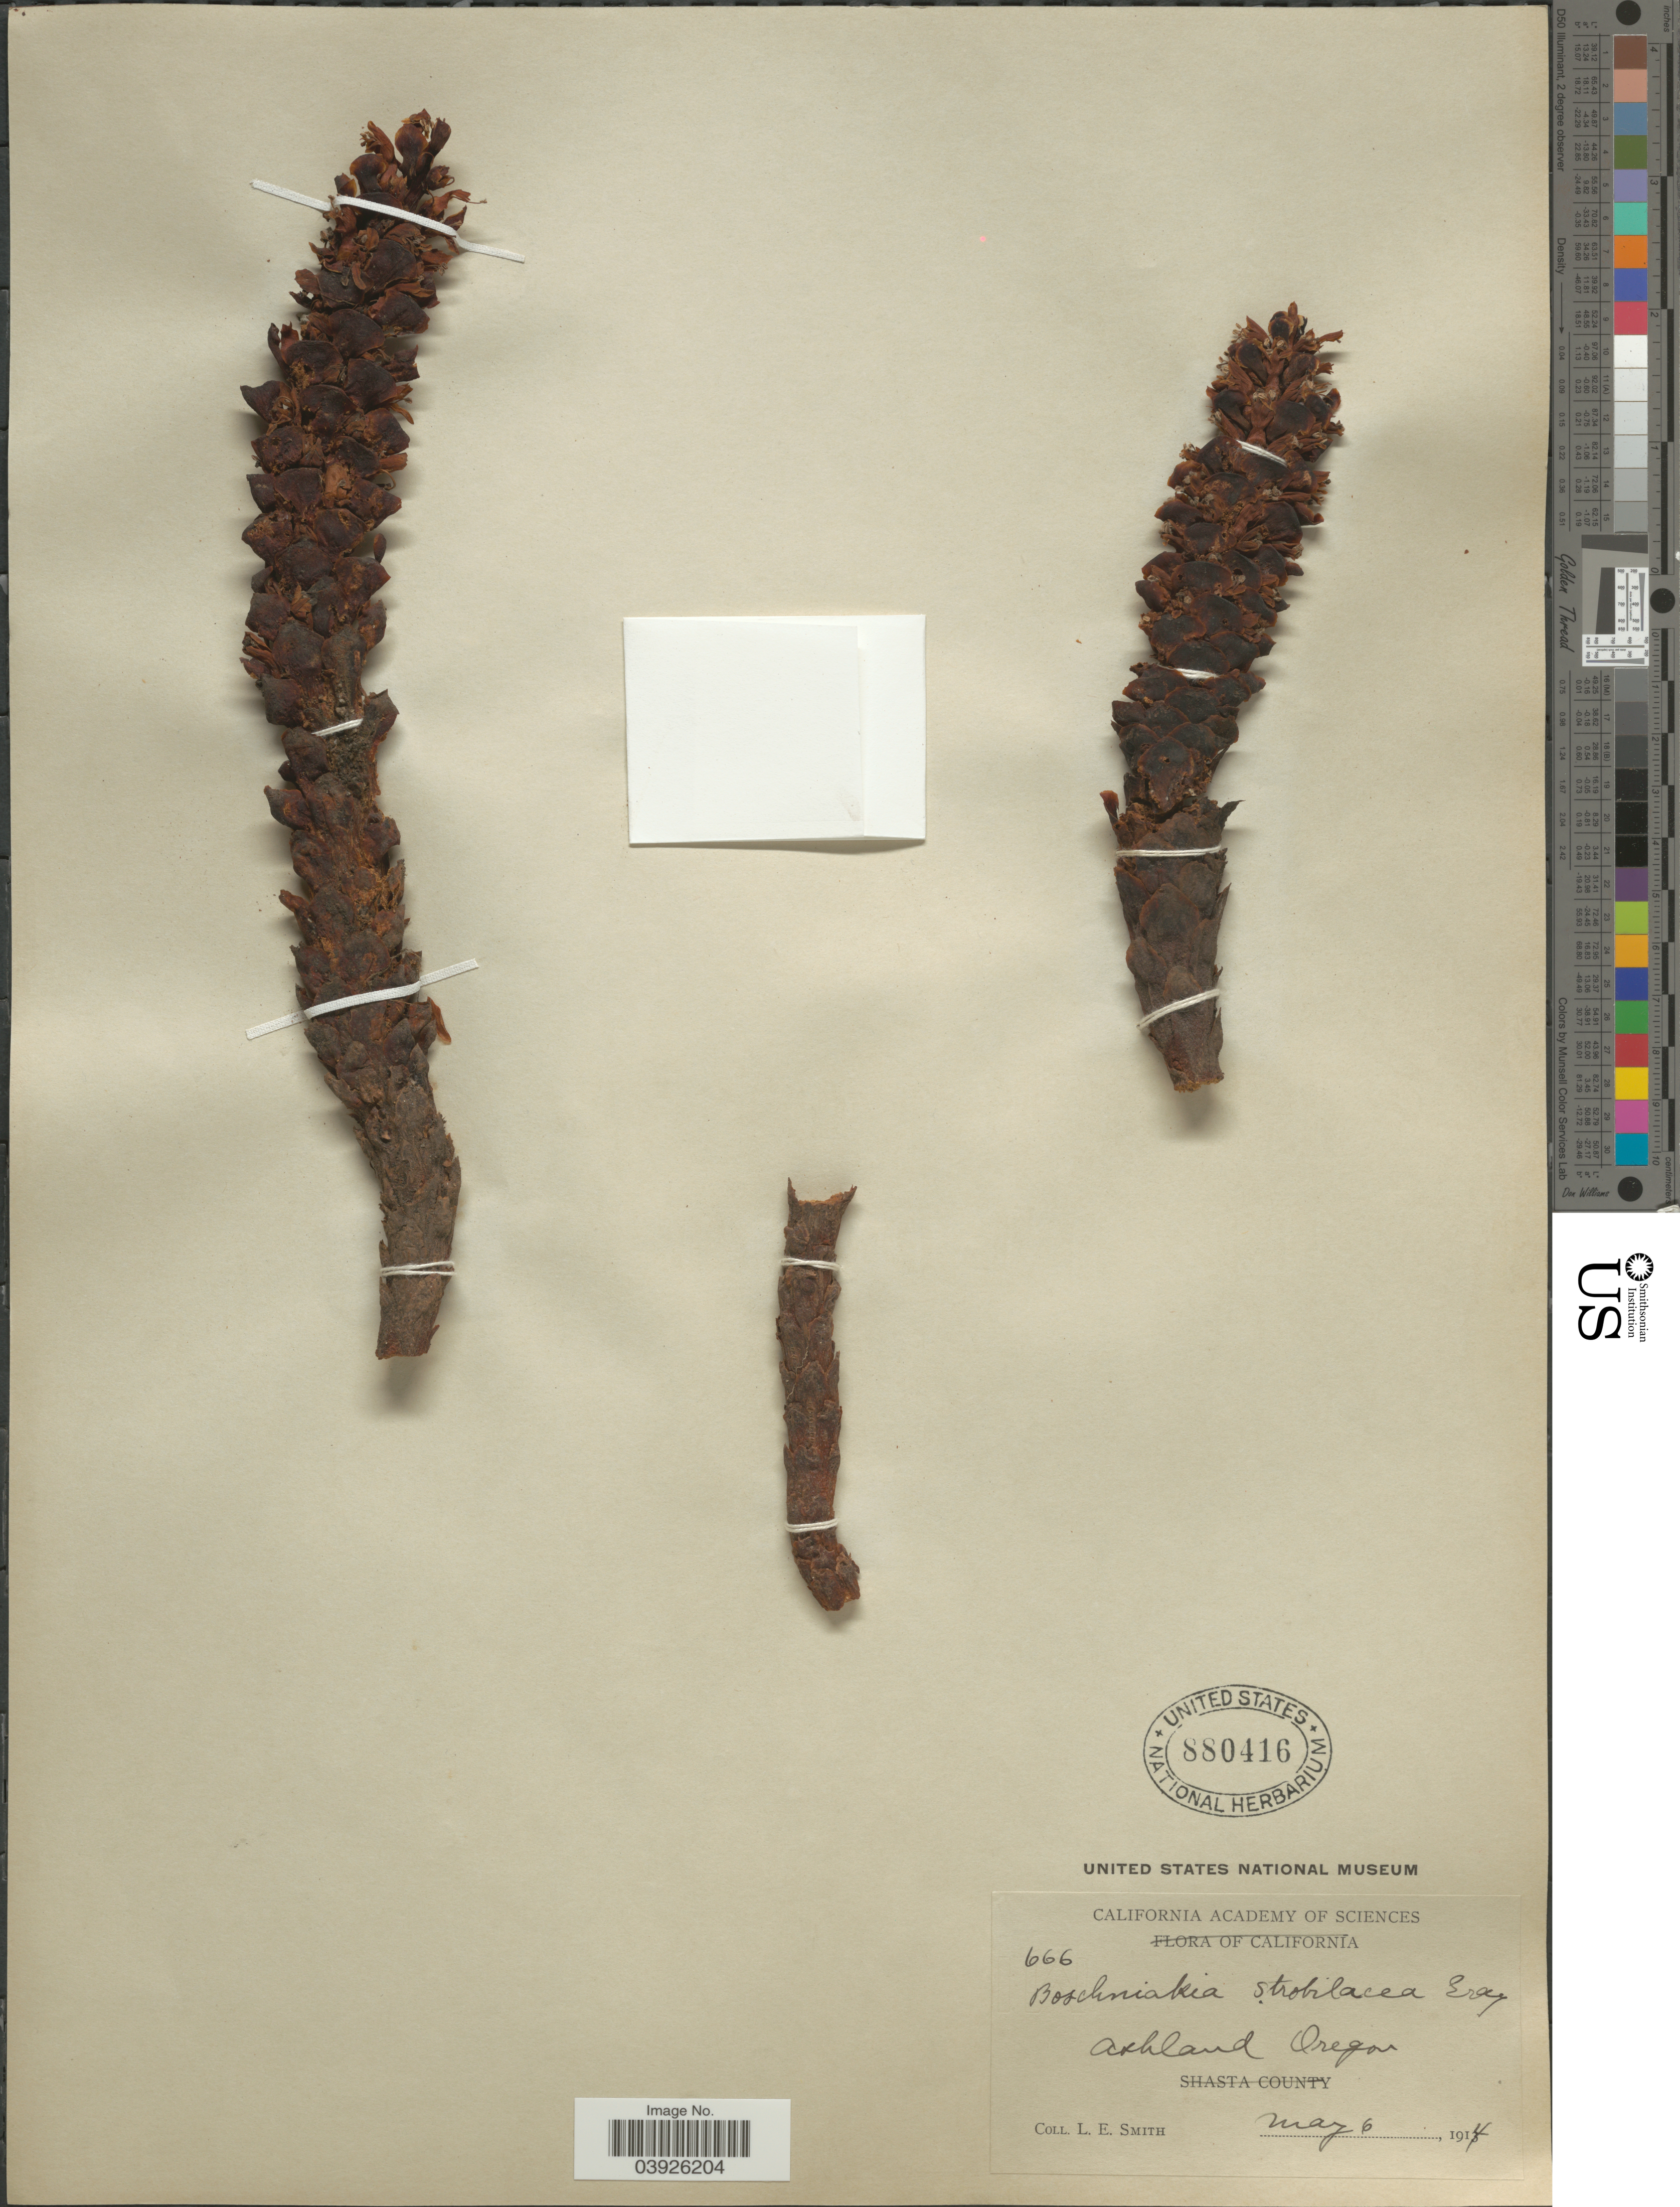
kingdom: Plantae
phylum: Tracheophyta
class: Magnoliopsida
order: Lamiales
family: Orobanchaceae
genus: Boschniakia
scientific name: Boschniakia strobilacea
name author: A. Gray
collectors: L. E. Smith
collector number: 666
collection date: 1914-05-06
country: United States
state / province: Oregon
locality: Ashland.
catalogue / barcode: US 880416